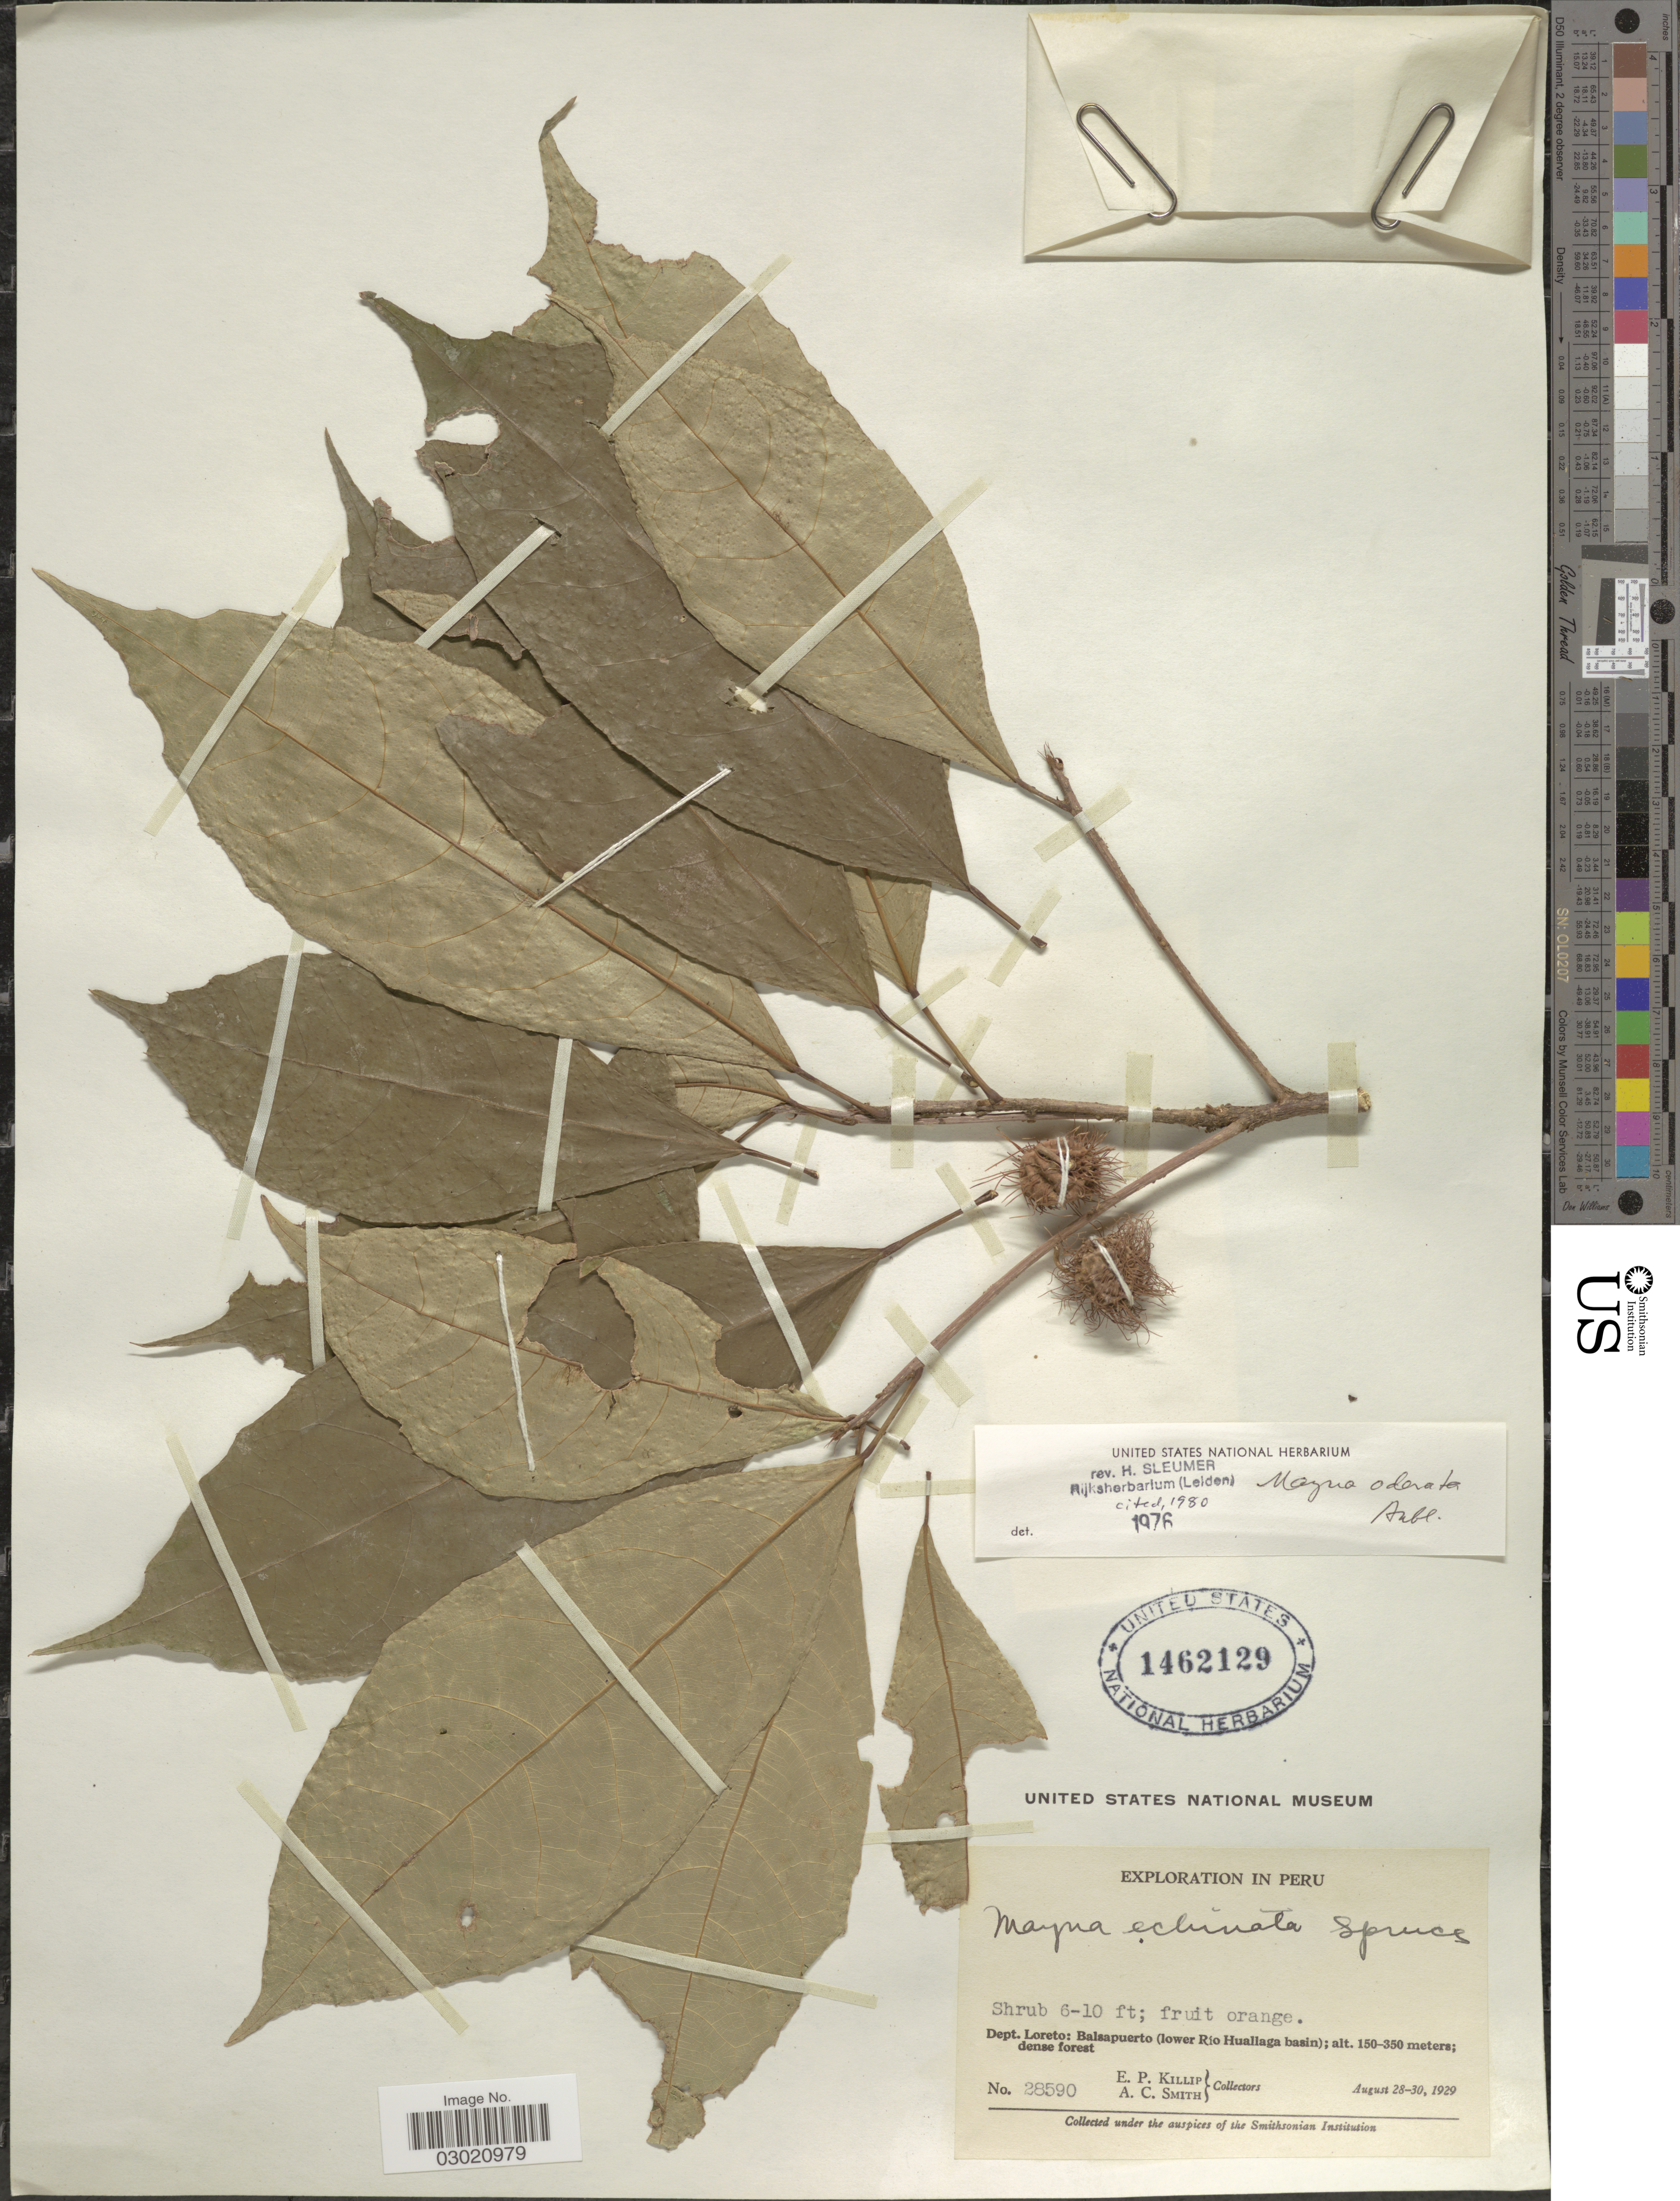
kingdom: Plantae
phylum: Tracheophyta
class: Magnoliopsida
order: Malpighiales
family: Achariaceae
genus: Mayna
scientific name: Mayna odorata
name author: Aubl.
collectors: E. P. Killip & A. C. Smith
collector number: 28590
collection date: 1929-08-28/1929-08-30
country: Peru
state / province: Loreto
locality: Dept. Loreto: Balsapuerto (lower Río Huallaga basin).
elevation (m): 150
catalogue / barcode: US 1462129